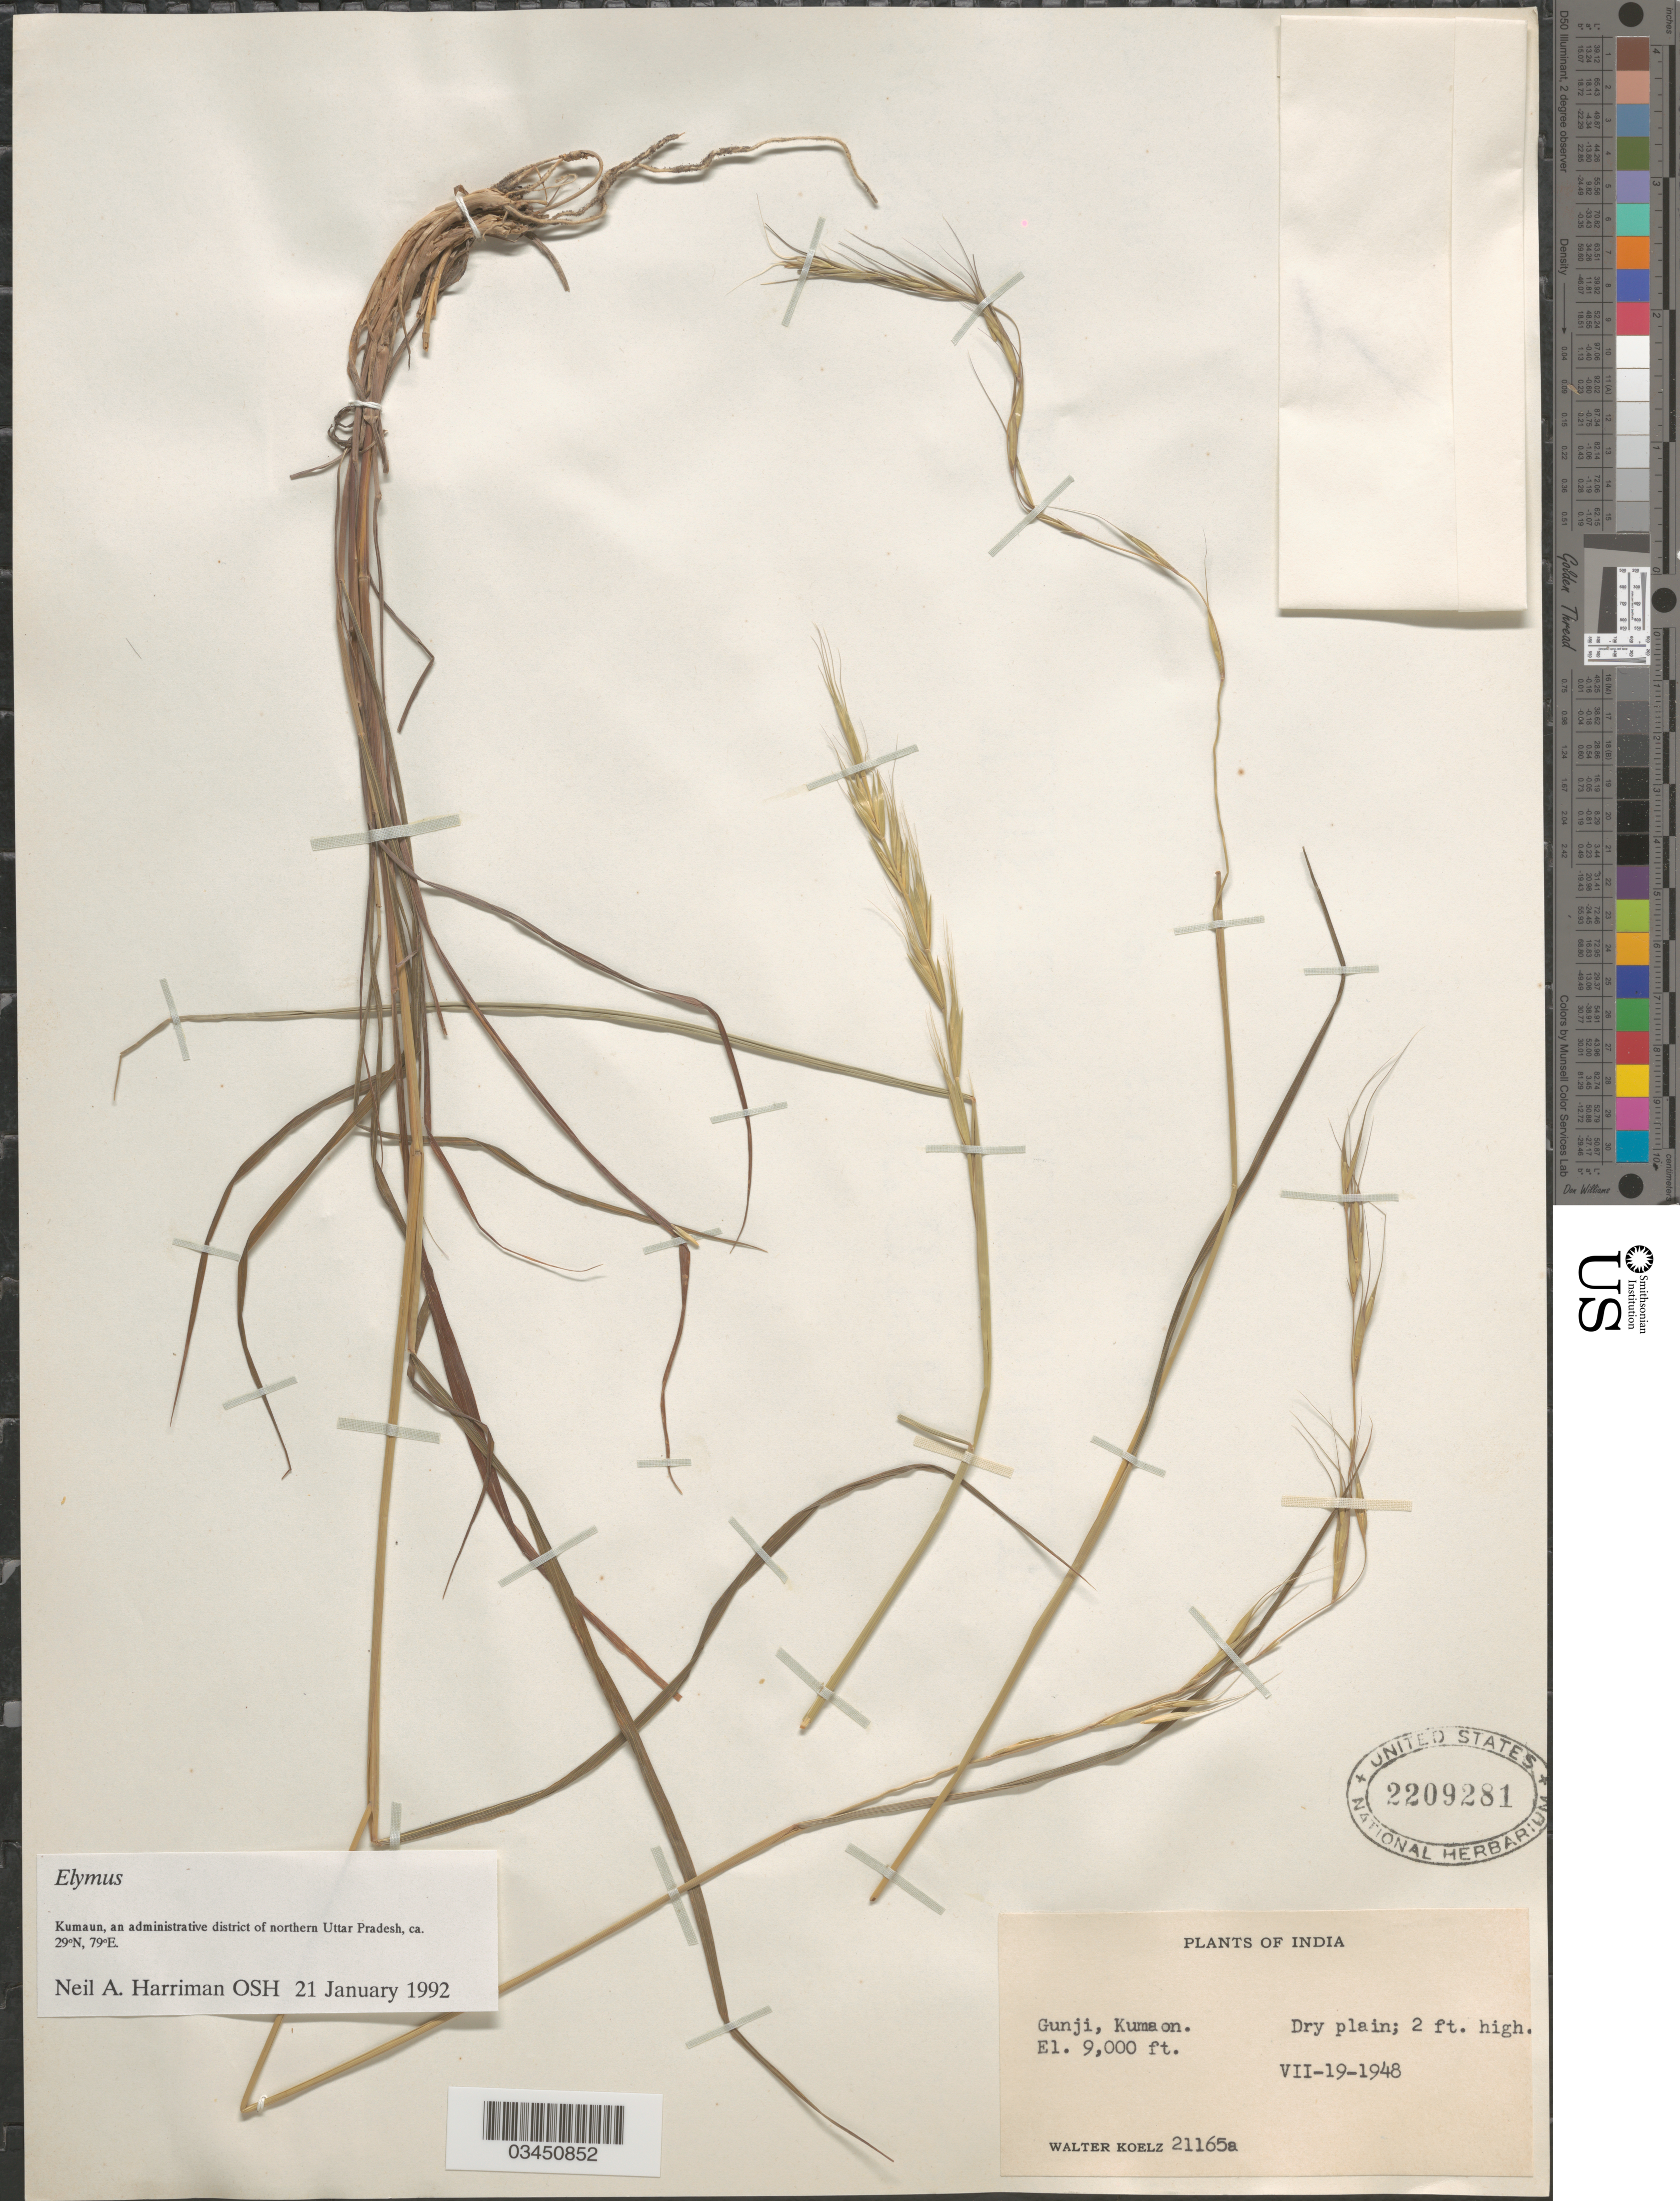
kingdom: Plantae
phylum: Tracheophyta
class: Liliopsida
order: Poales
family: Poaceae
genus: Elymus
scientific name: Elymus sp.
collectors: W. N. Koelz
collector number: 21165a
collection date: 1948-07-19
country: India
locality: Gunji, Kumaon. Dry plain.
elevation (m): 2743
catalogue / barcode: US 2209281